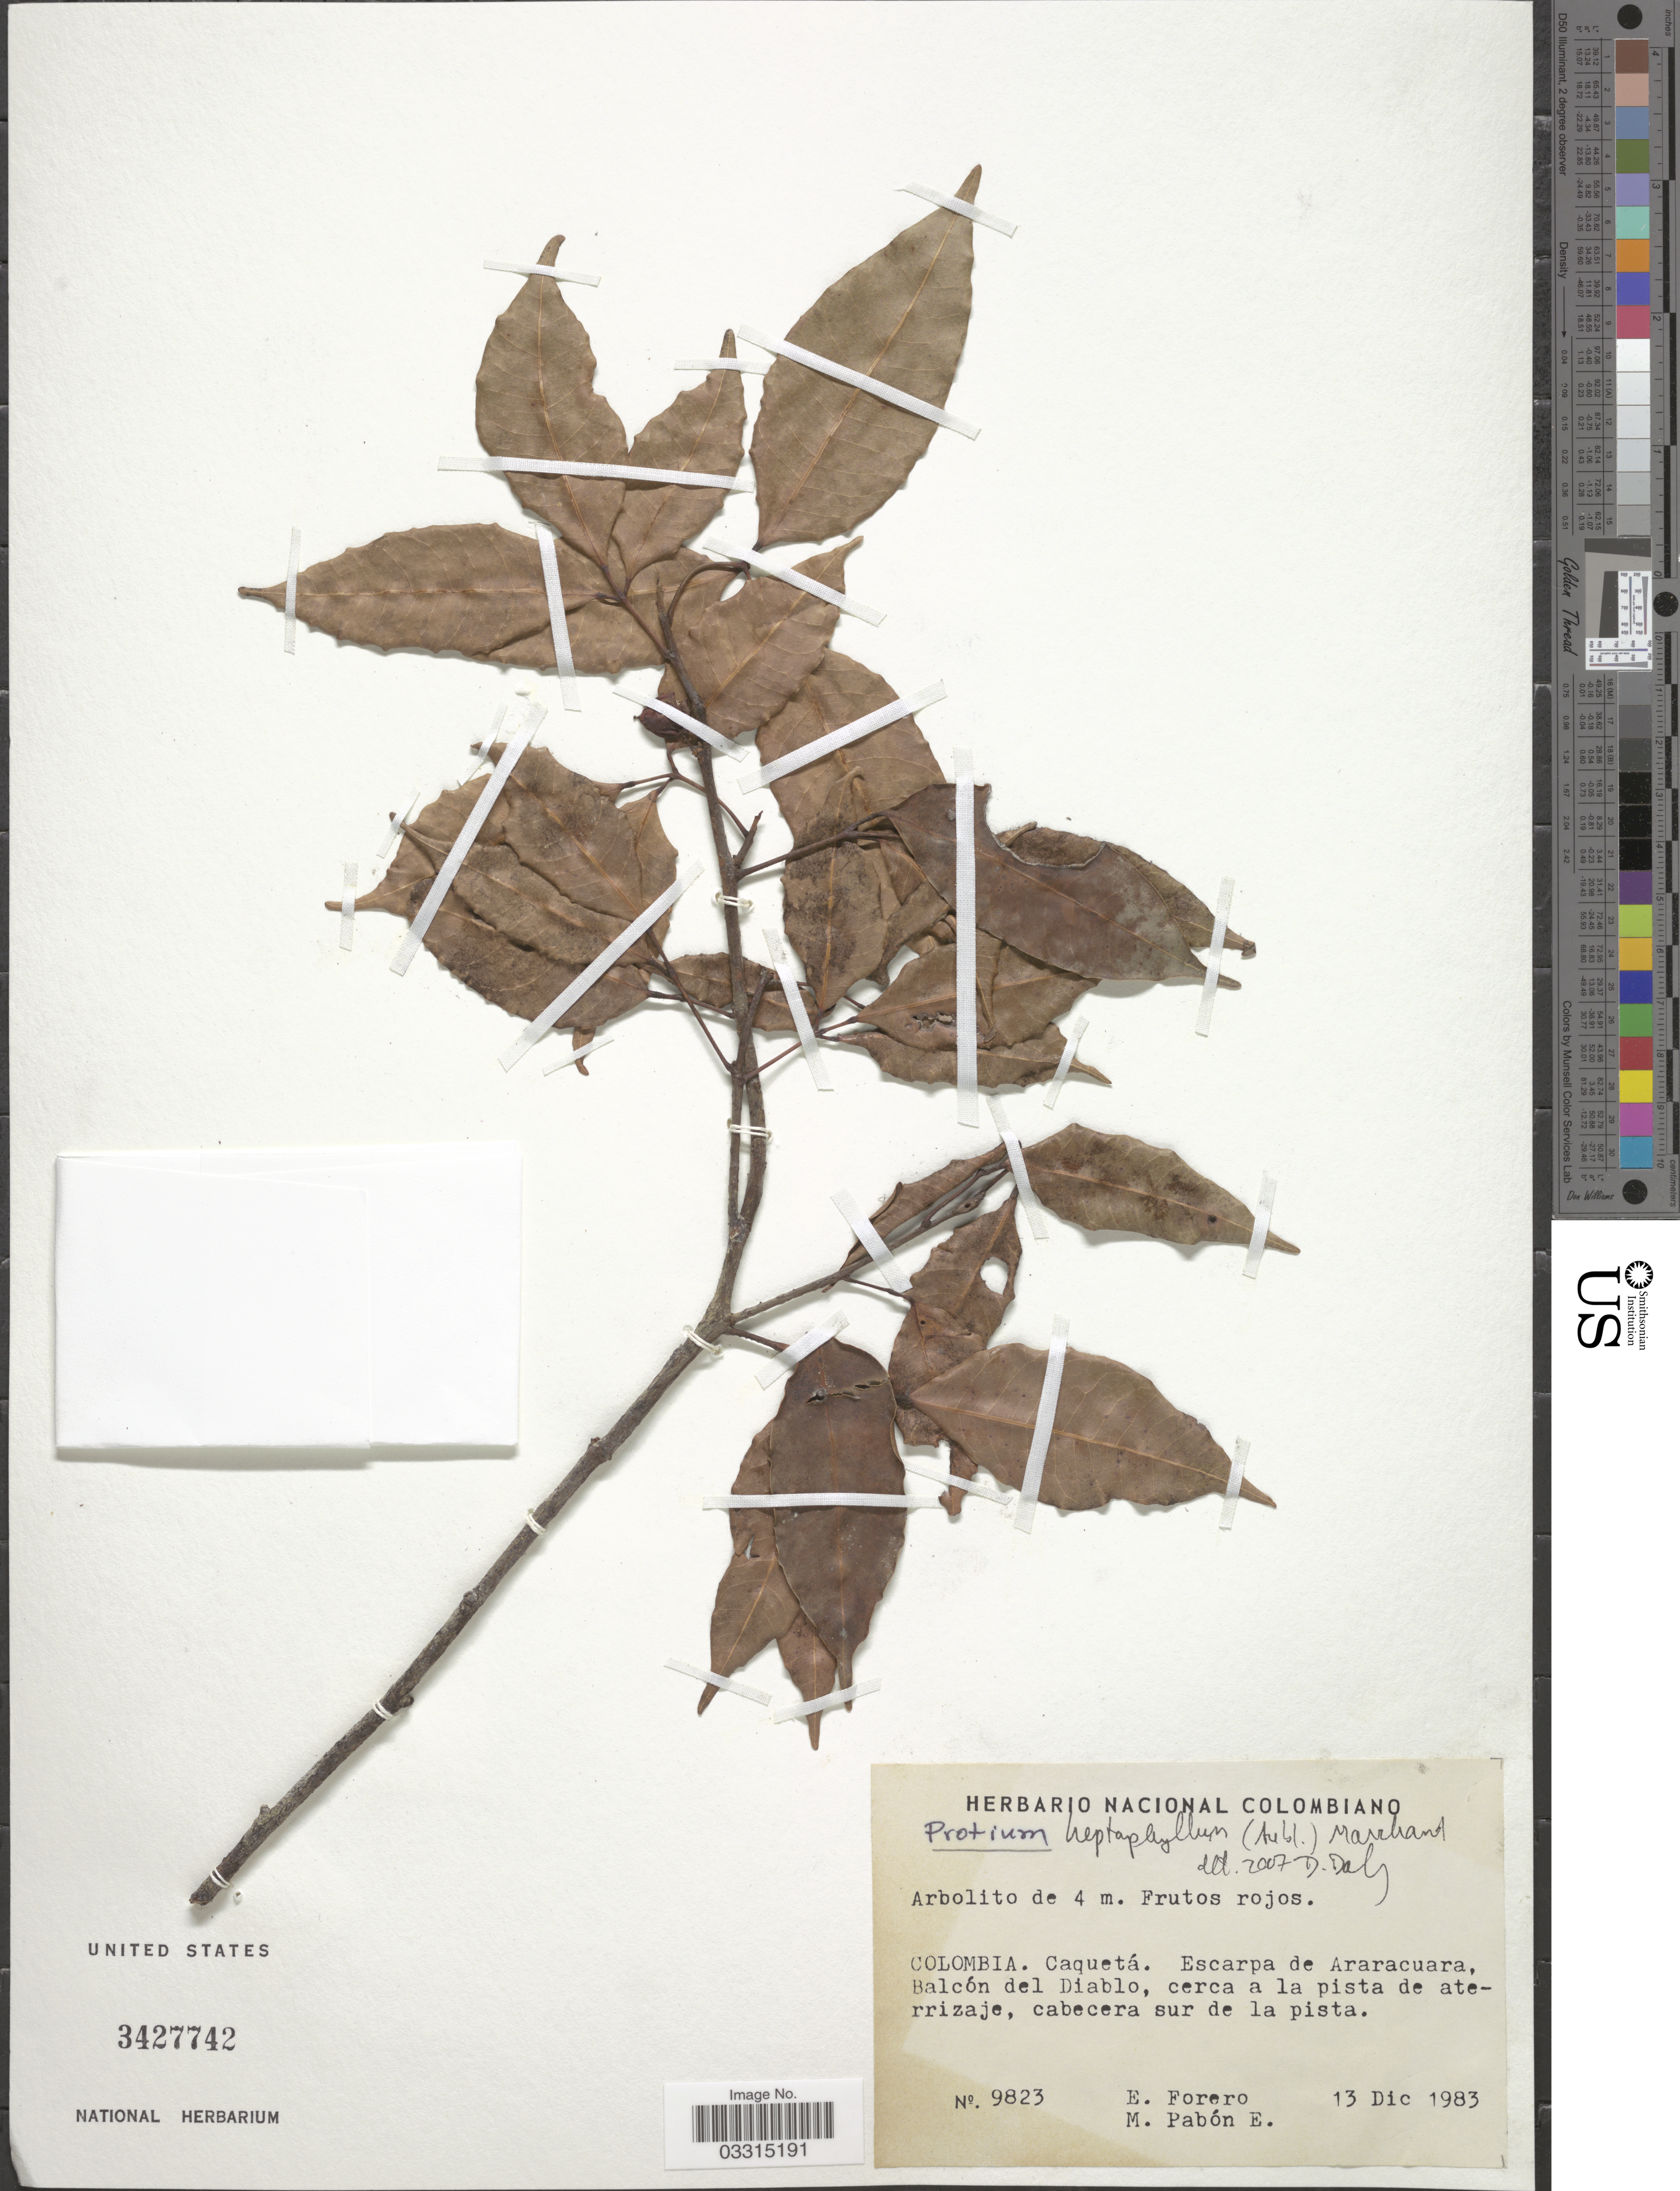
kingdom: Plantae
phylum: Tracheophyta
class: Magnoliopsida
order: Sapindales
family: Burseraceae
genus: Protium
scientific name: Protium heptaphyllum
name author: (Aubl.) Marchand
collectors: E. Forero & M. A. Pabon E.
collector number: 9823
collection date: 1983-12-13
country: Colombia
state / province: Caquetá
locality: Escarpa de Araracuara, Balcón del Diablo.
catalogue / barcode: US 3427742